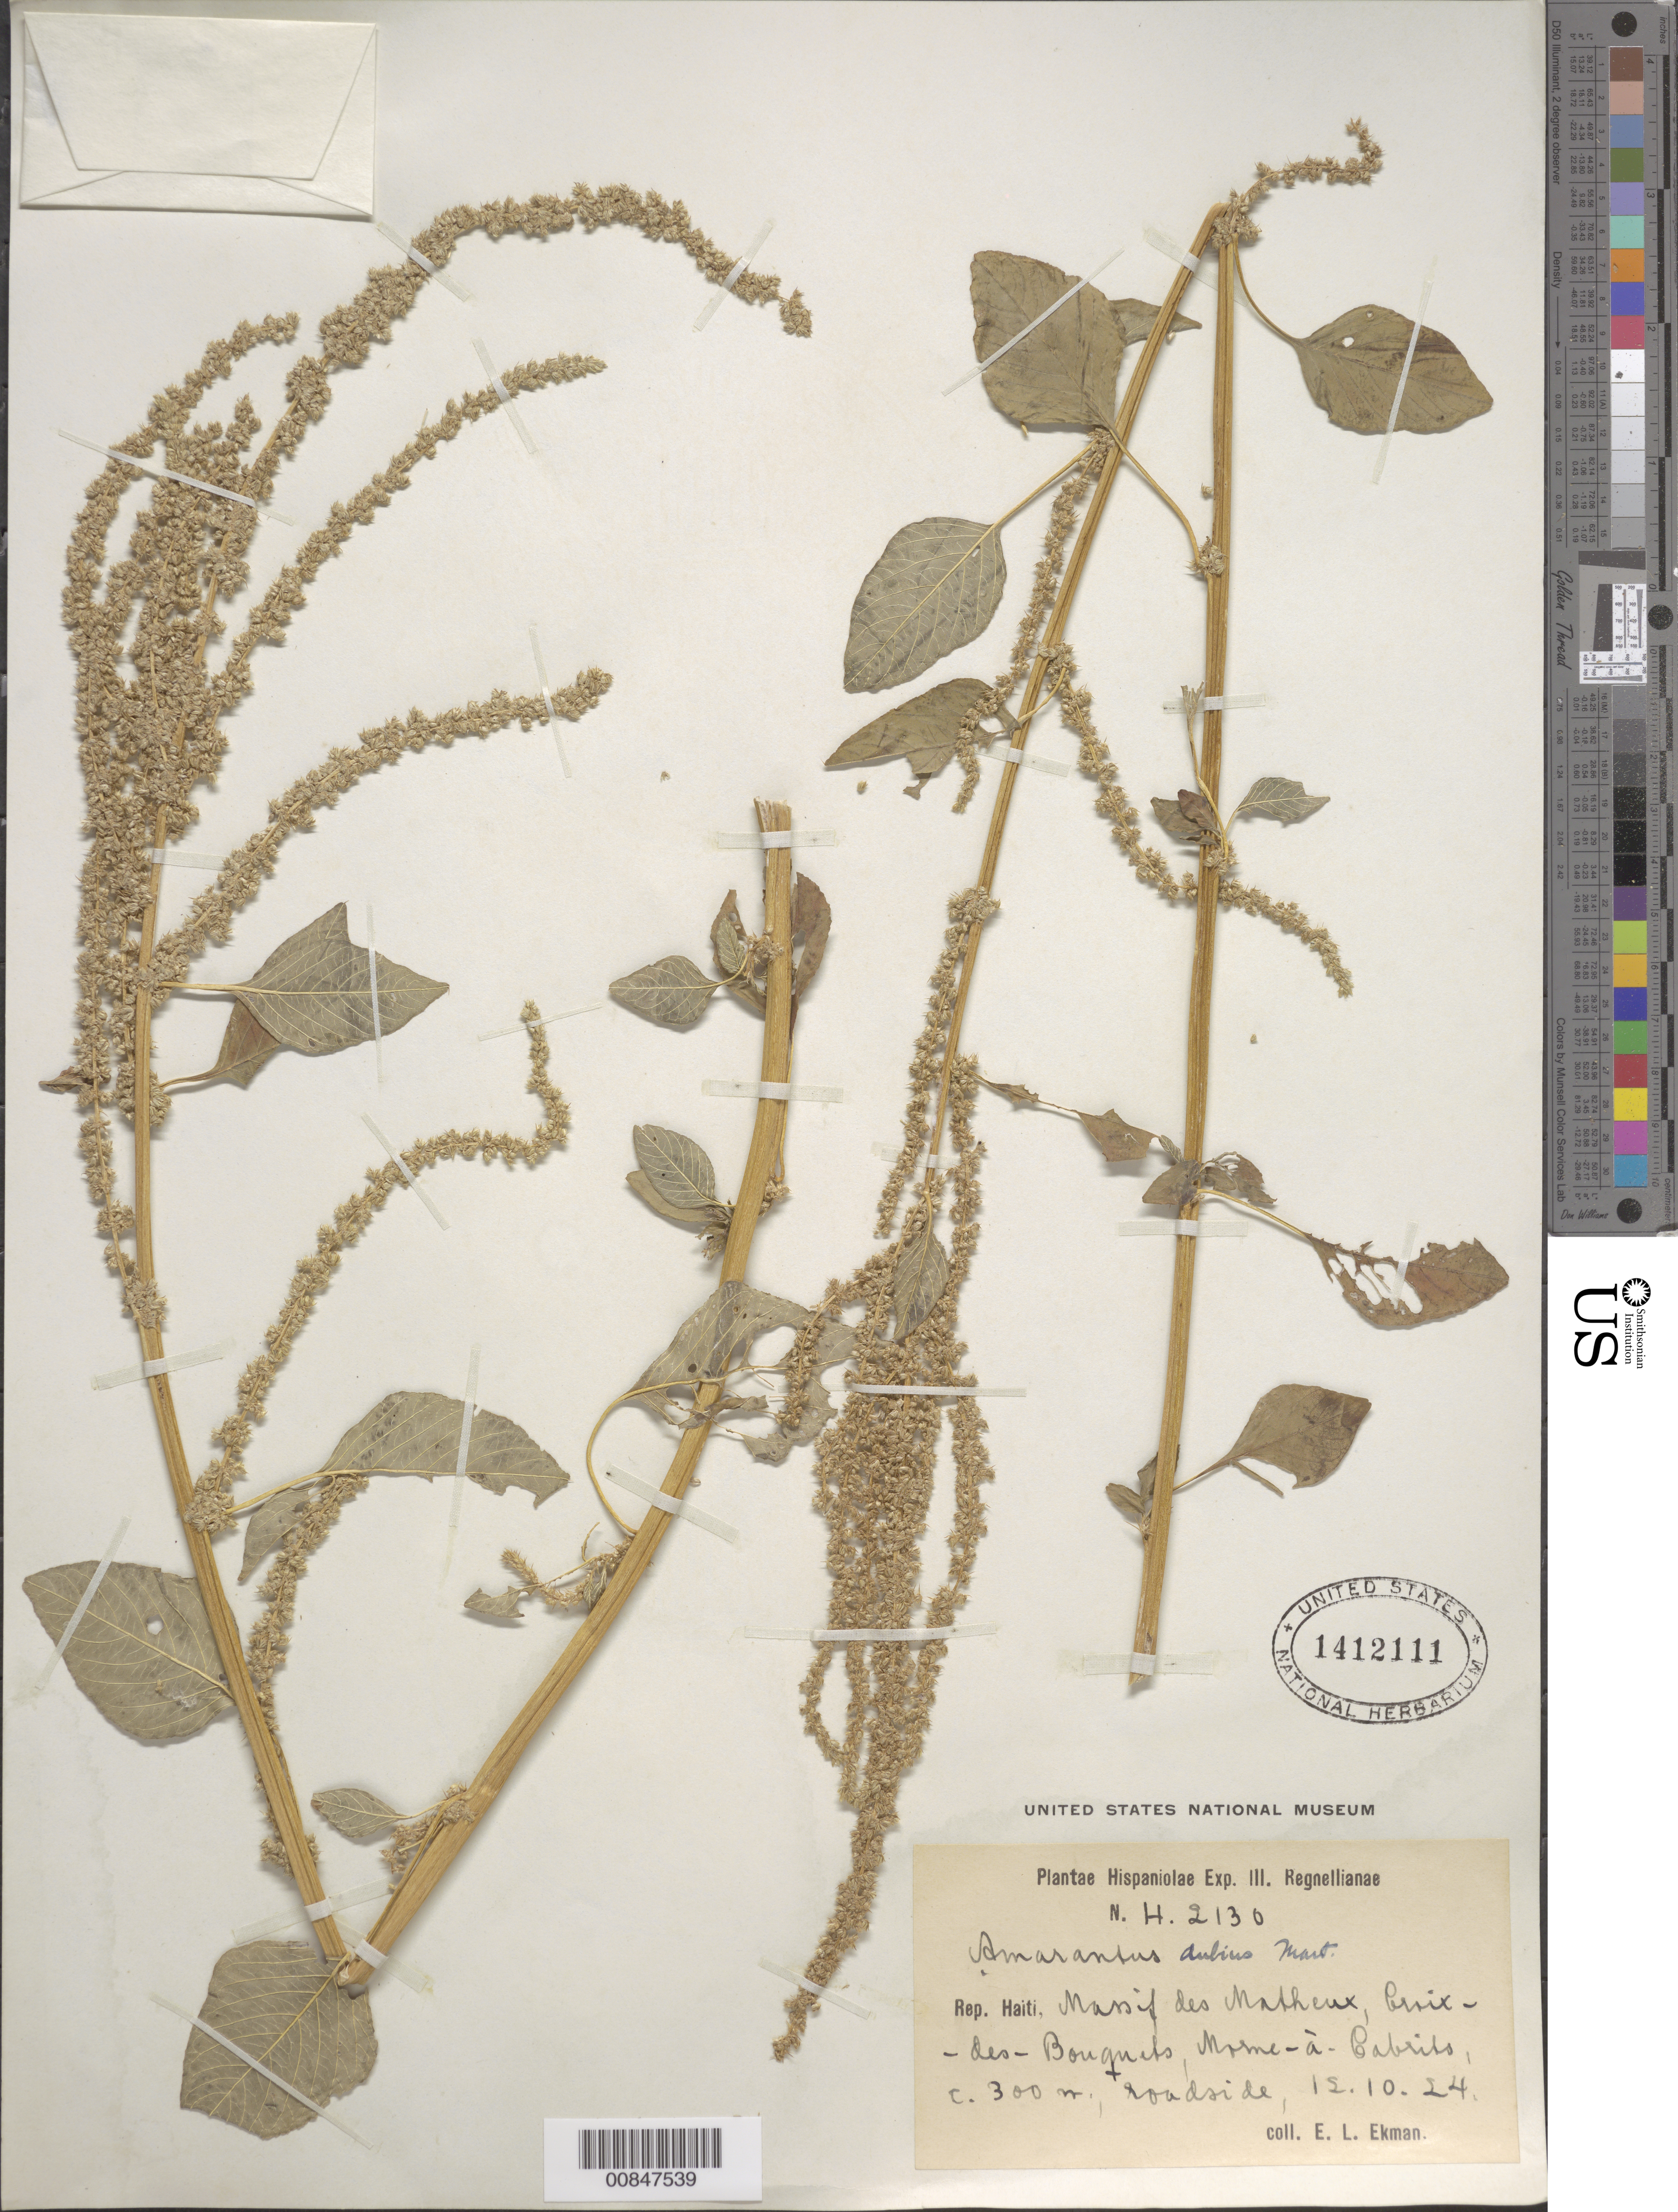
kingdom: Plantae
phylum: Tracheophyta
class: Magnoliopsida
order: Caryophyllales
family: Amaranthaceae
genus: Amaranthus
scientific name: Amaranthus dubius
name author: Mart. ex Thell.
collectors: E. L. Ekman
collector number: H 2130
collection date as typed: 12 Oct 1924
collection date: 1924-10-12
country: Haiti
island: Hispaniola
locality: Massif des Matheux, Croix des Bouquets, Morne à Cabrits.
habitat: Roadside.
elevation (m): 300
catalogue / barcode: US 1412111